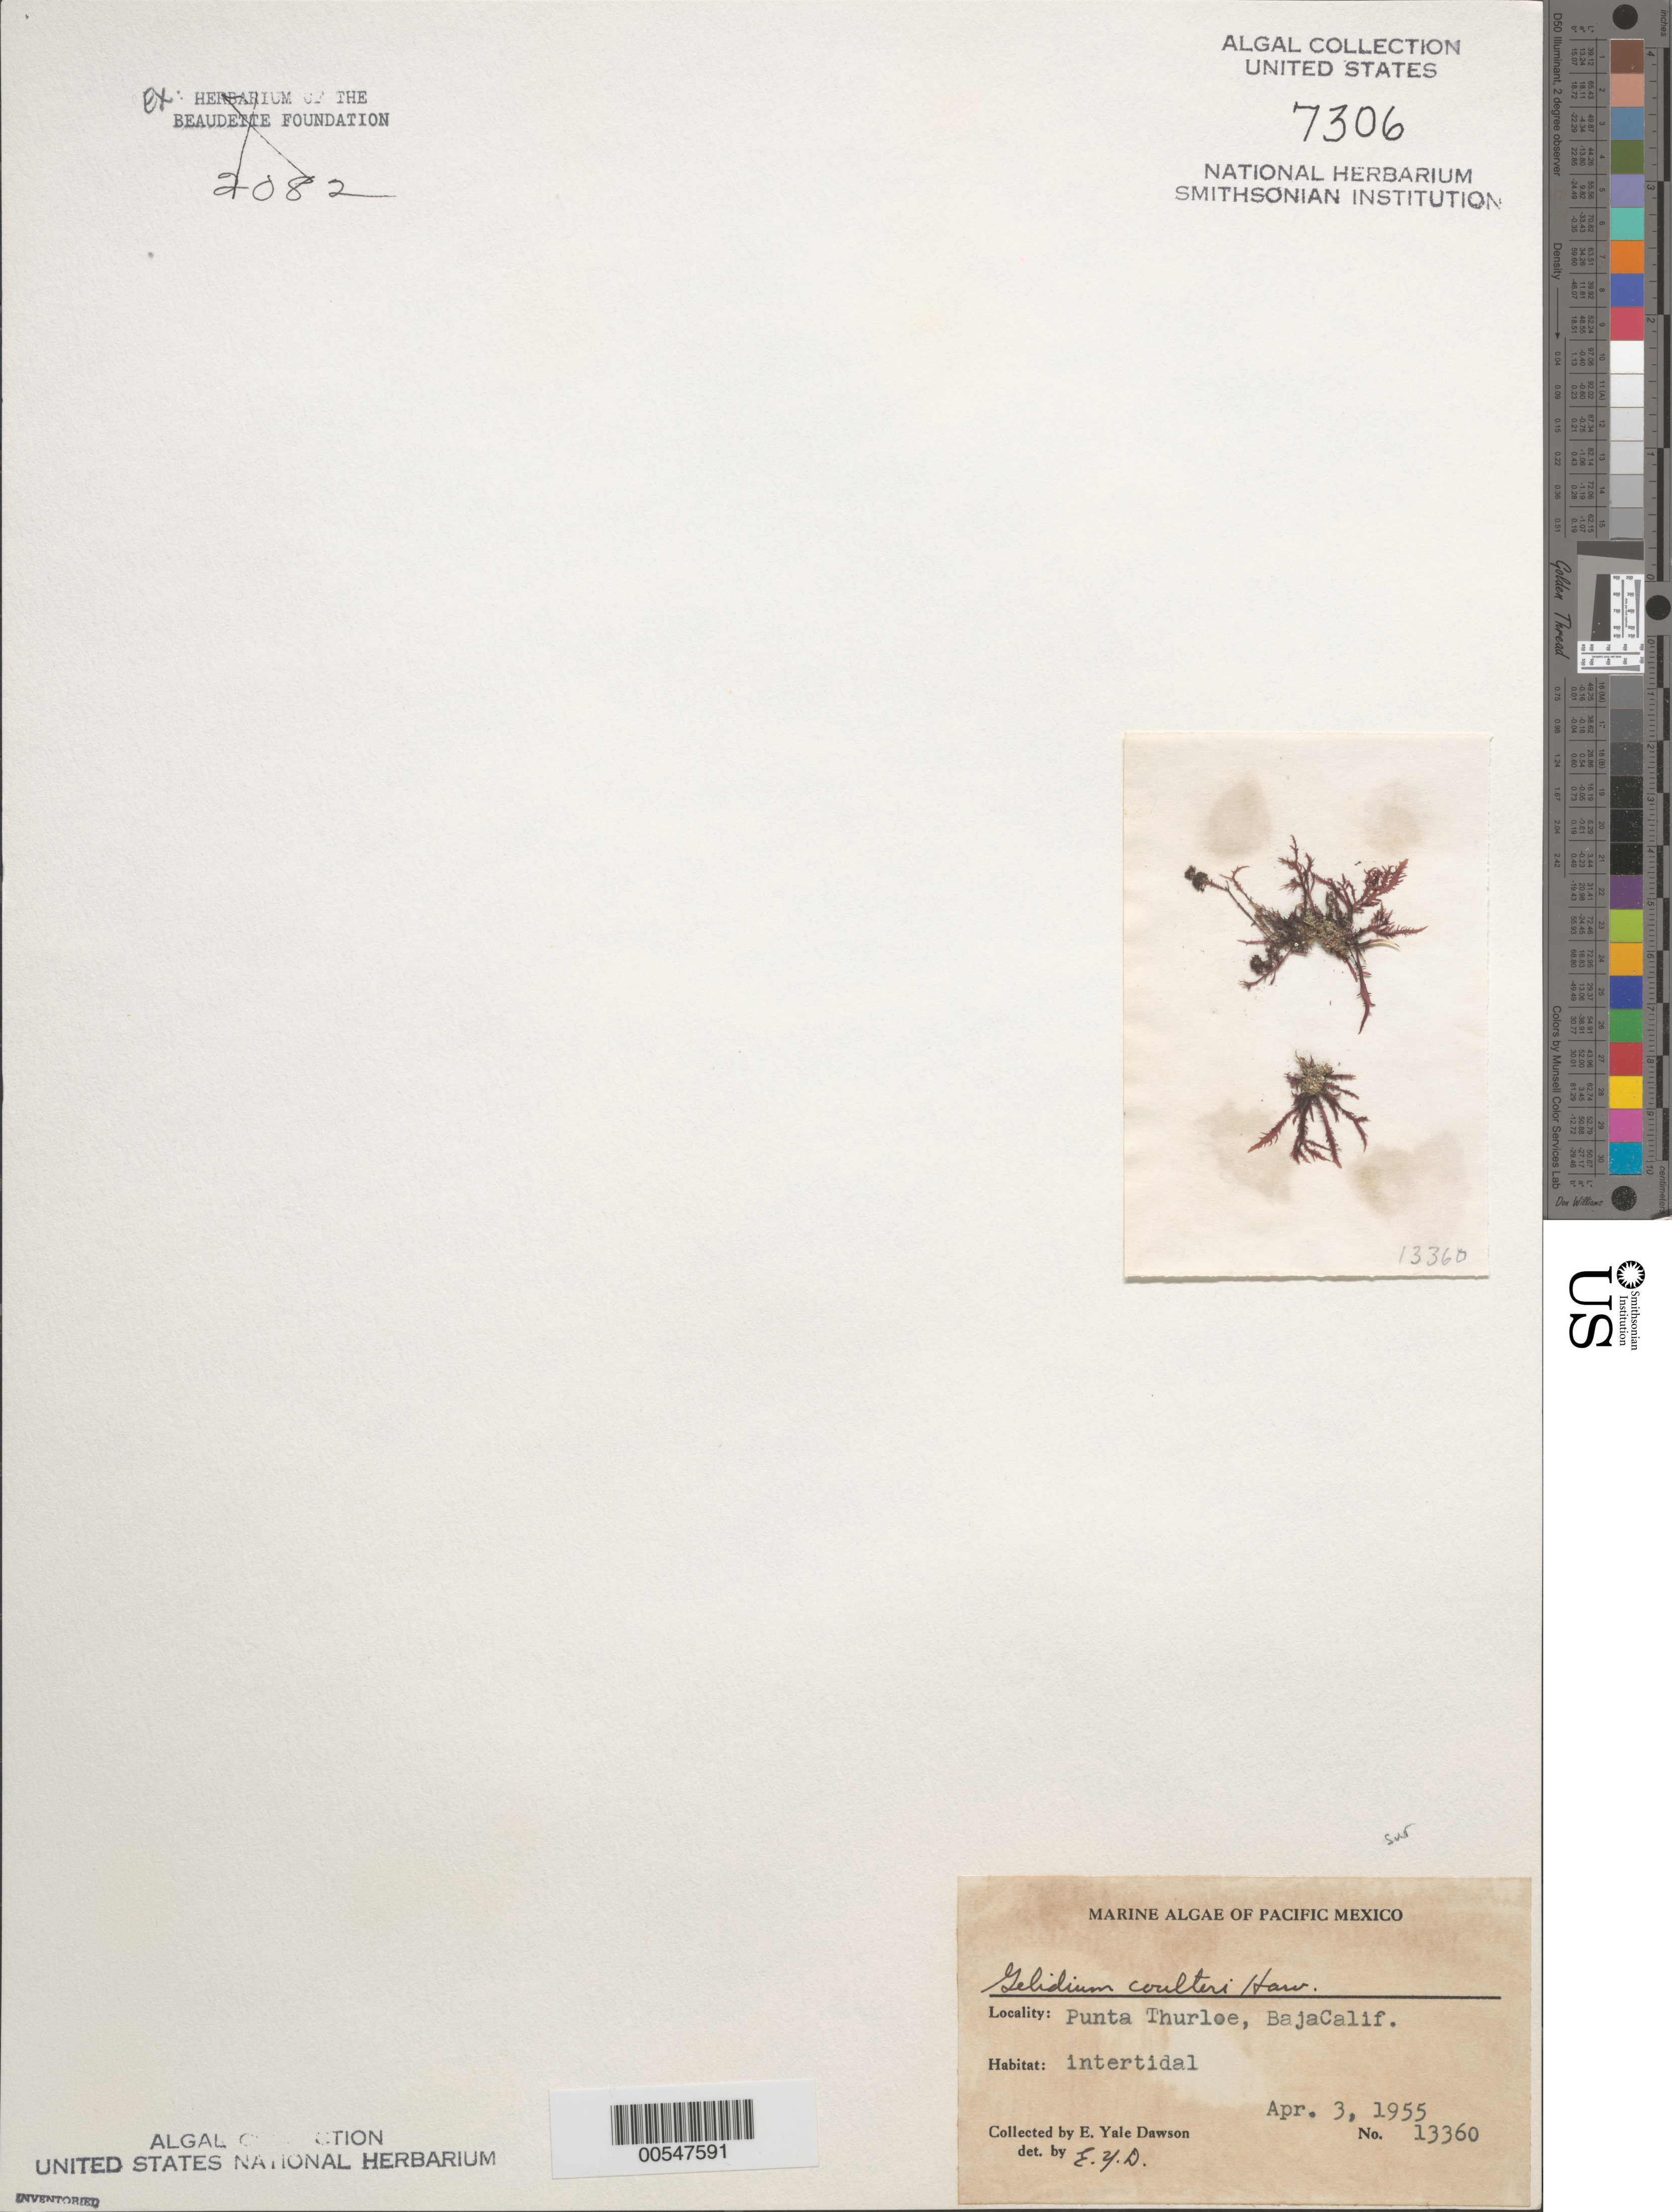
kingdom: Plantae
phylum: Rhodophyta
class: Florideophyceae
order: Gelidiales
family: Gelidiaceae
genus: Gelidium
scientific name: Gelidium coulteri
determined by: Dawson, E. Y.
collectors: E. Y. Dawson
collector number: EYD 13360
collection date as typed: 03 Apr 1955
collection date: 1955-04-03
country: Mexico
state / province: Baja California Sur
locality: Punta Thurloe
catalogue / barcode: US 7306